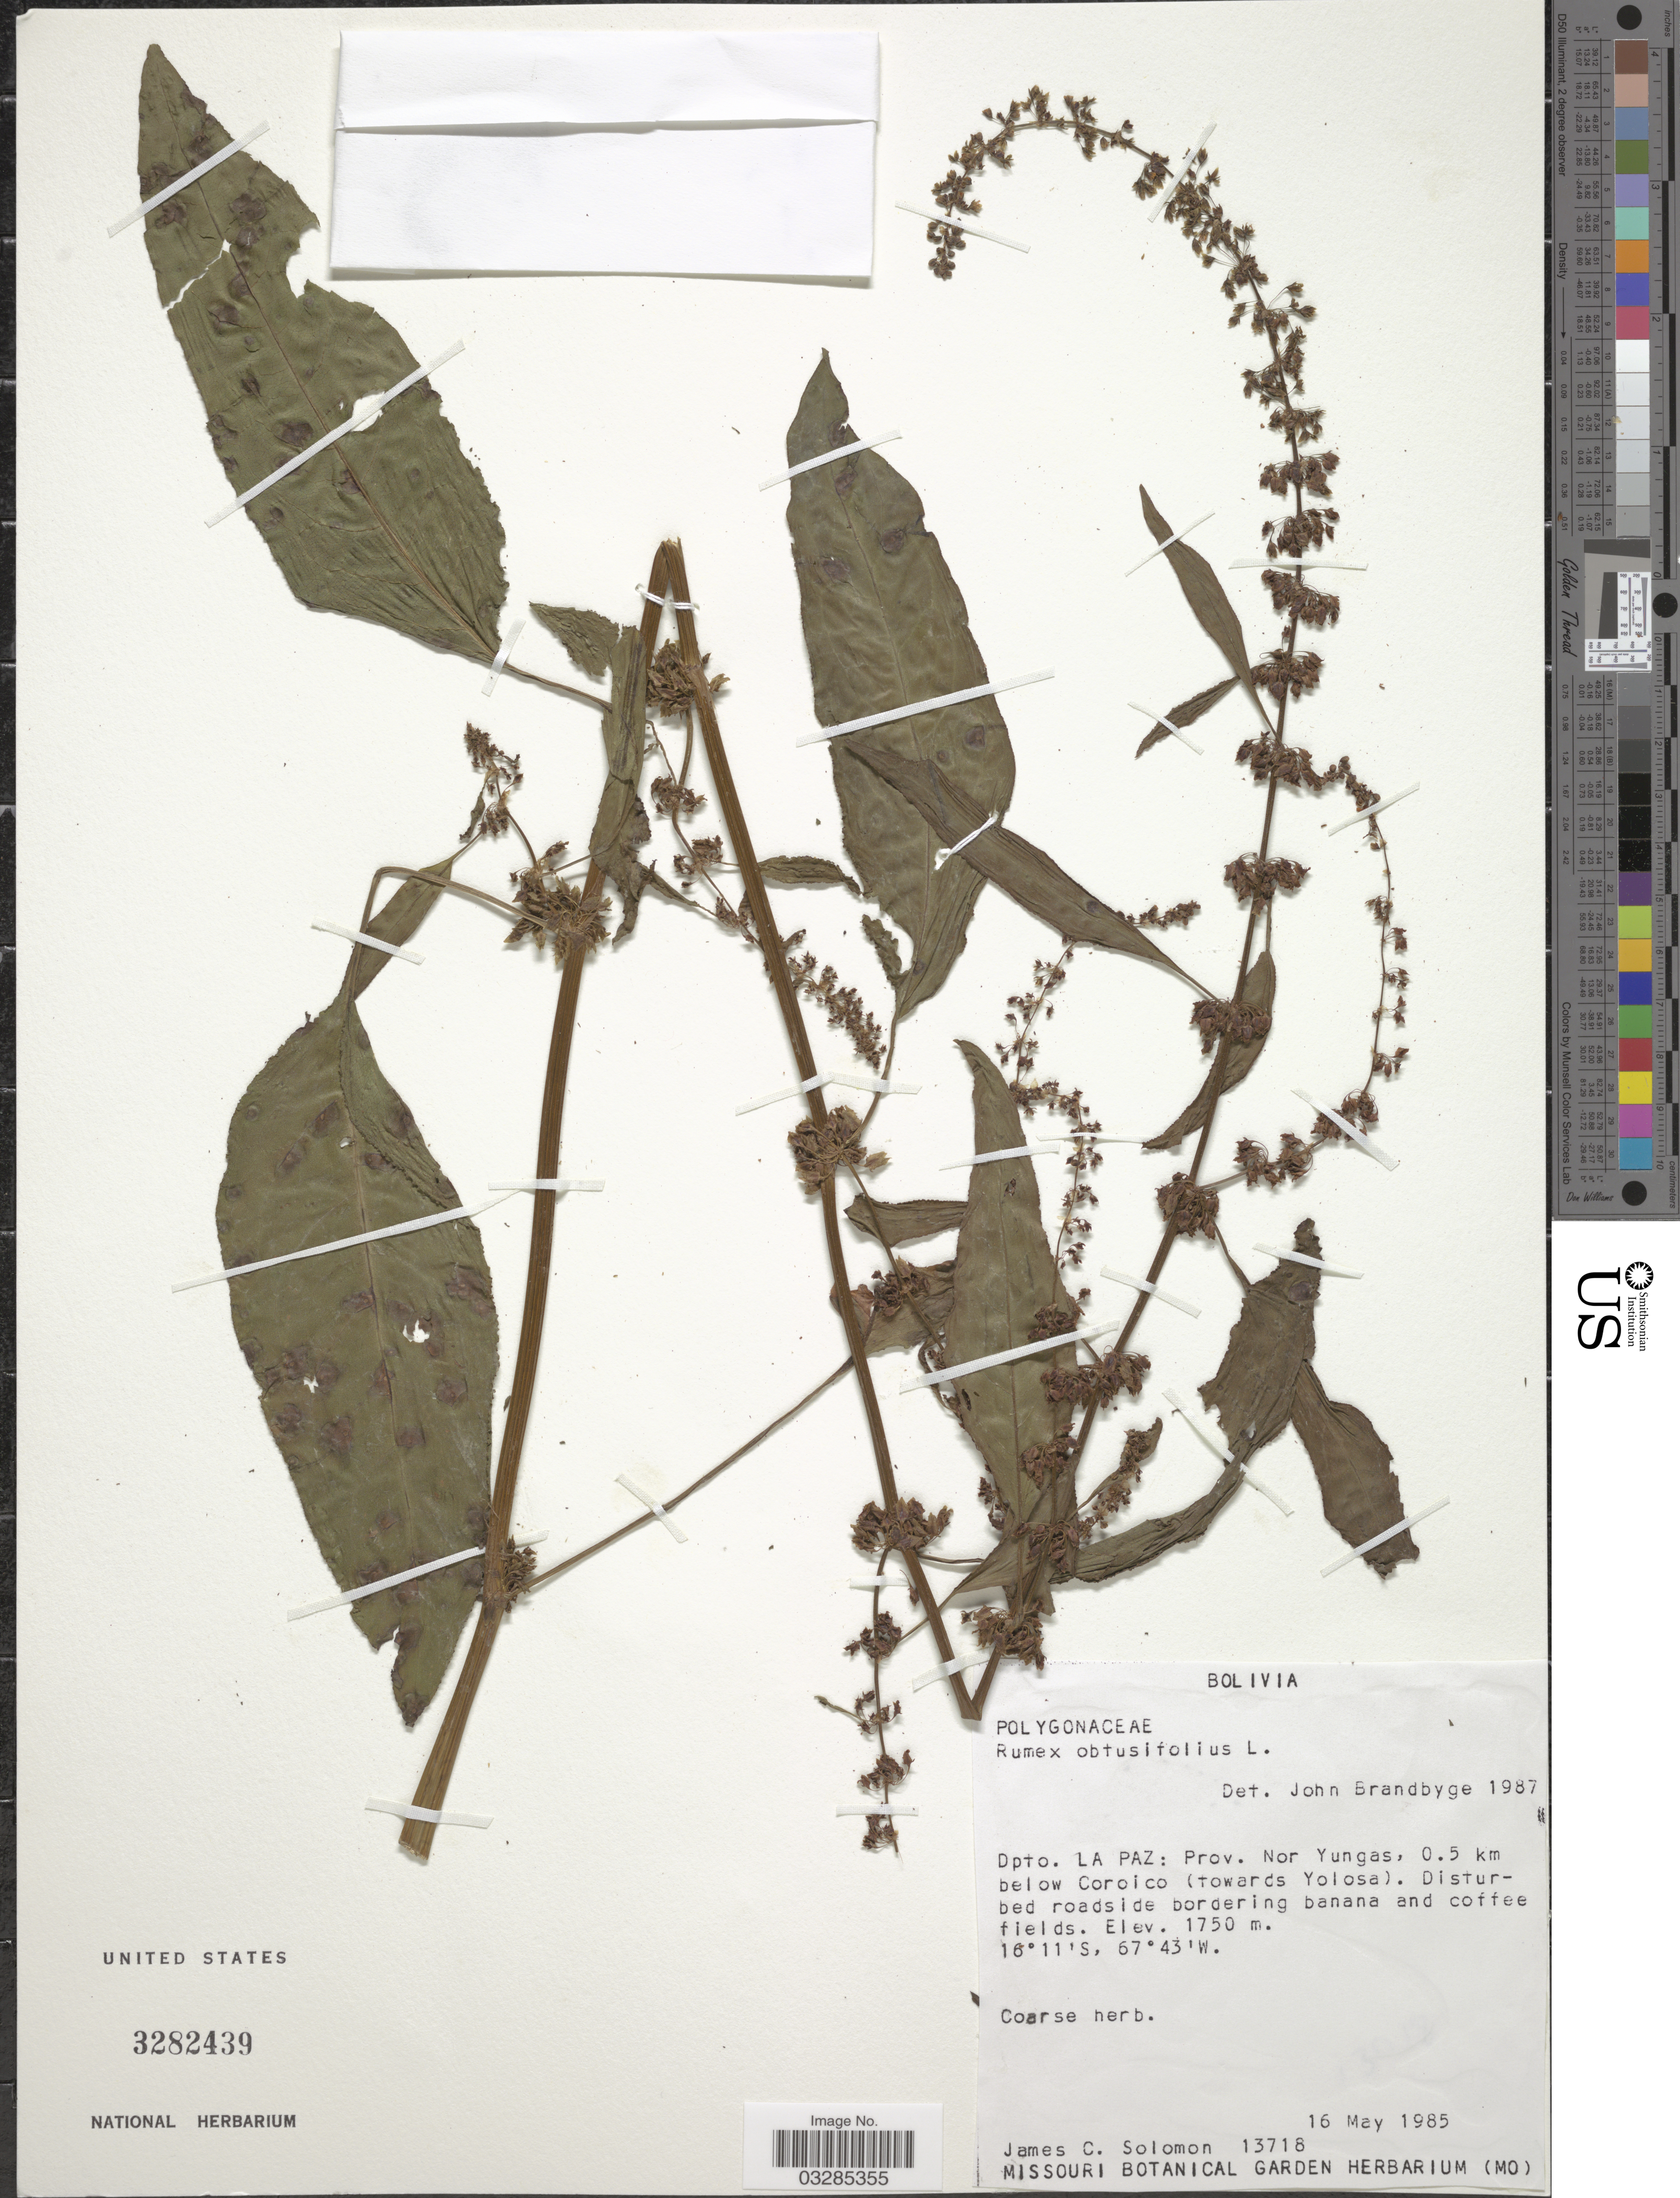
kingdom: Plantae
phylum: Tracheophyta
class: Magnoliopsida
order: Caryophyllales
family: Polygonaceae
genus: Rumex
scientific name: Rumex obtusifolius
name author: L.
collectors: J. C. Solomon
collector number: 13718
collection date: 1985-05-16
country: Bolivia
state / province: La Paz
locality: Dpto. La Paz: Prov. Nor Yungas, 0.5 km below Coroico (towards Yolosa).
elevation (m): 1750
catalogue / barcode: US 3282439